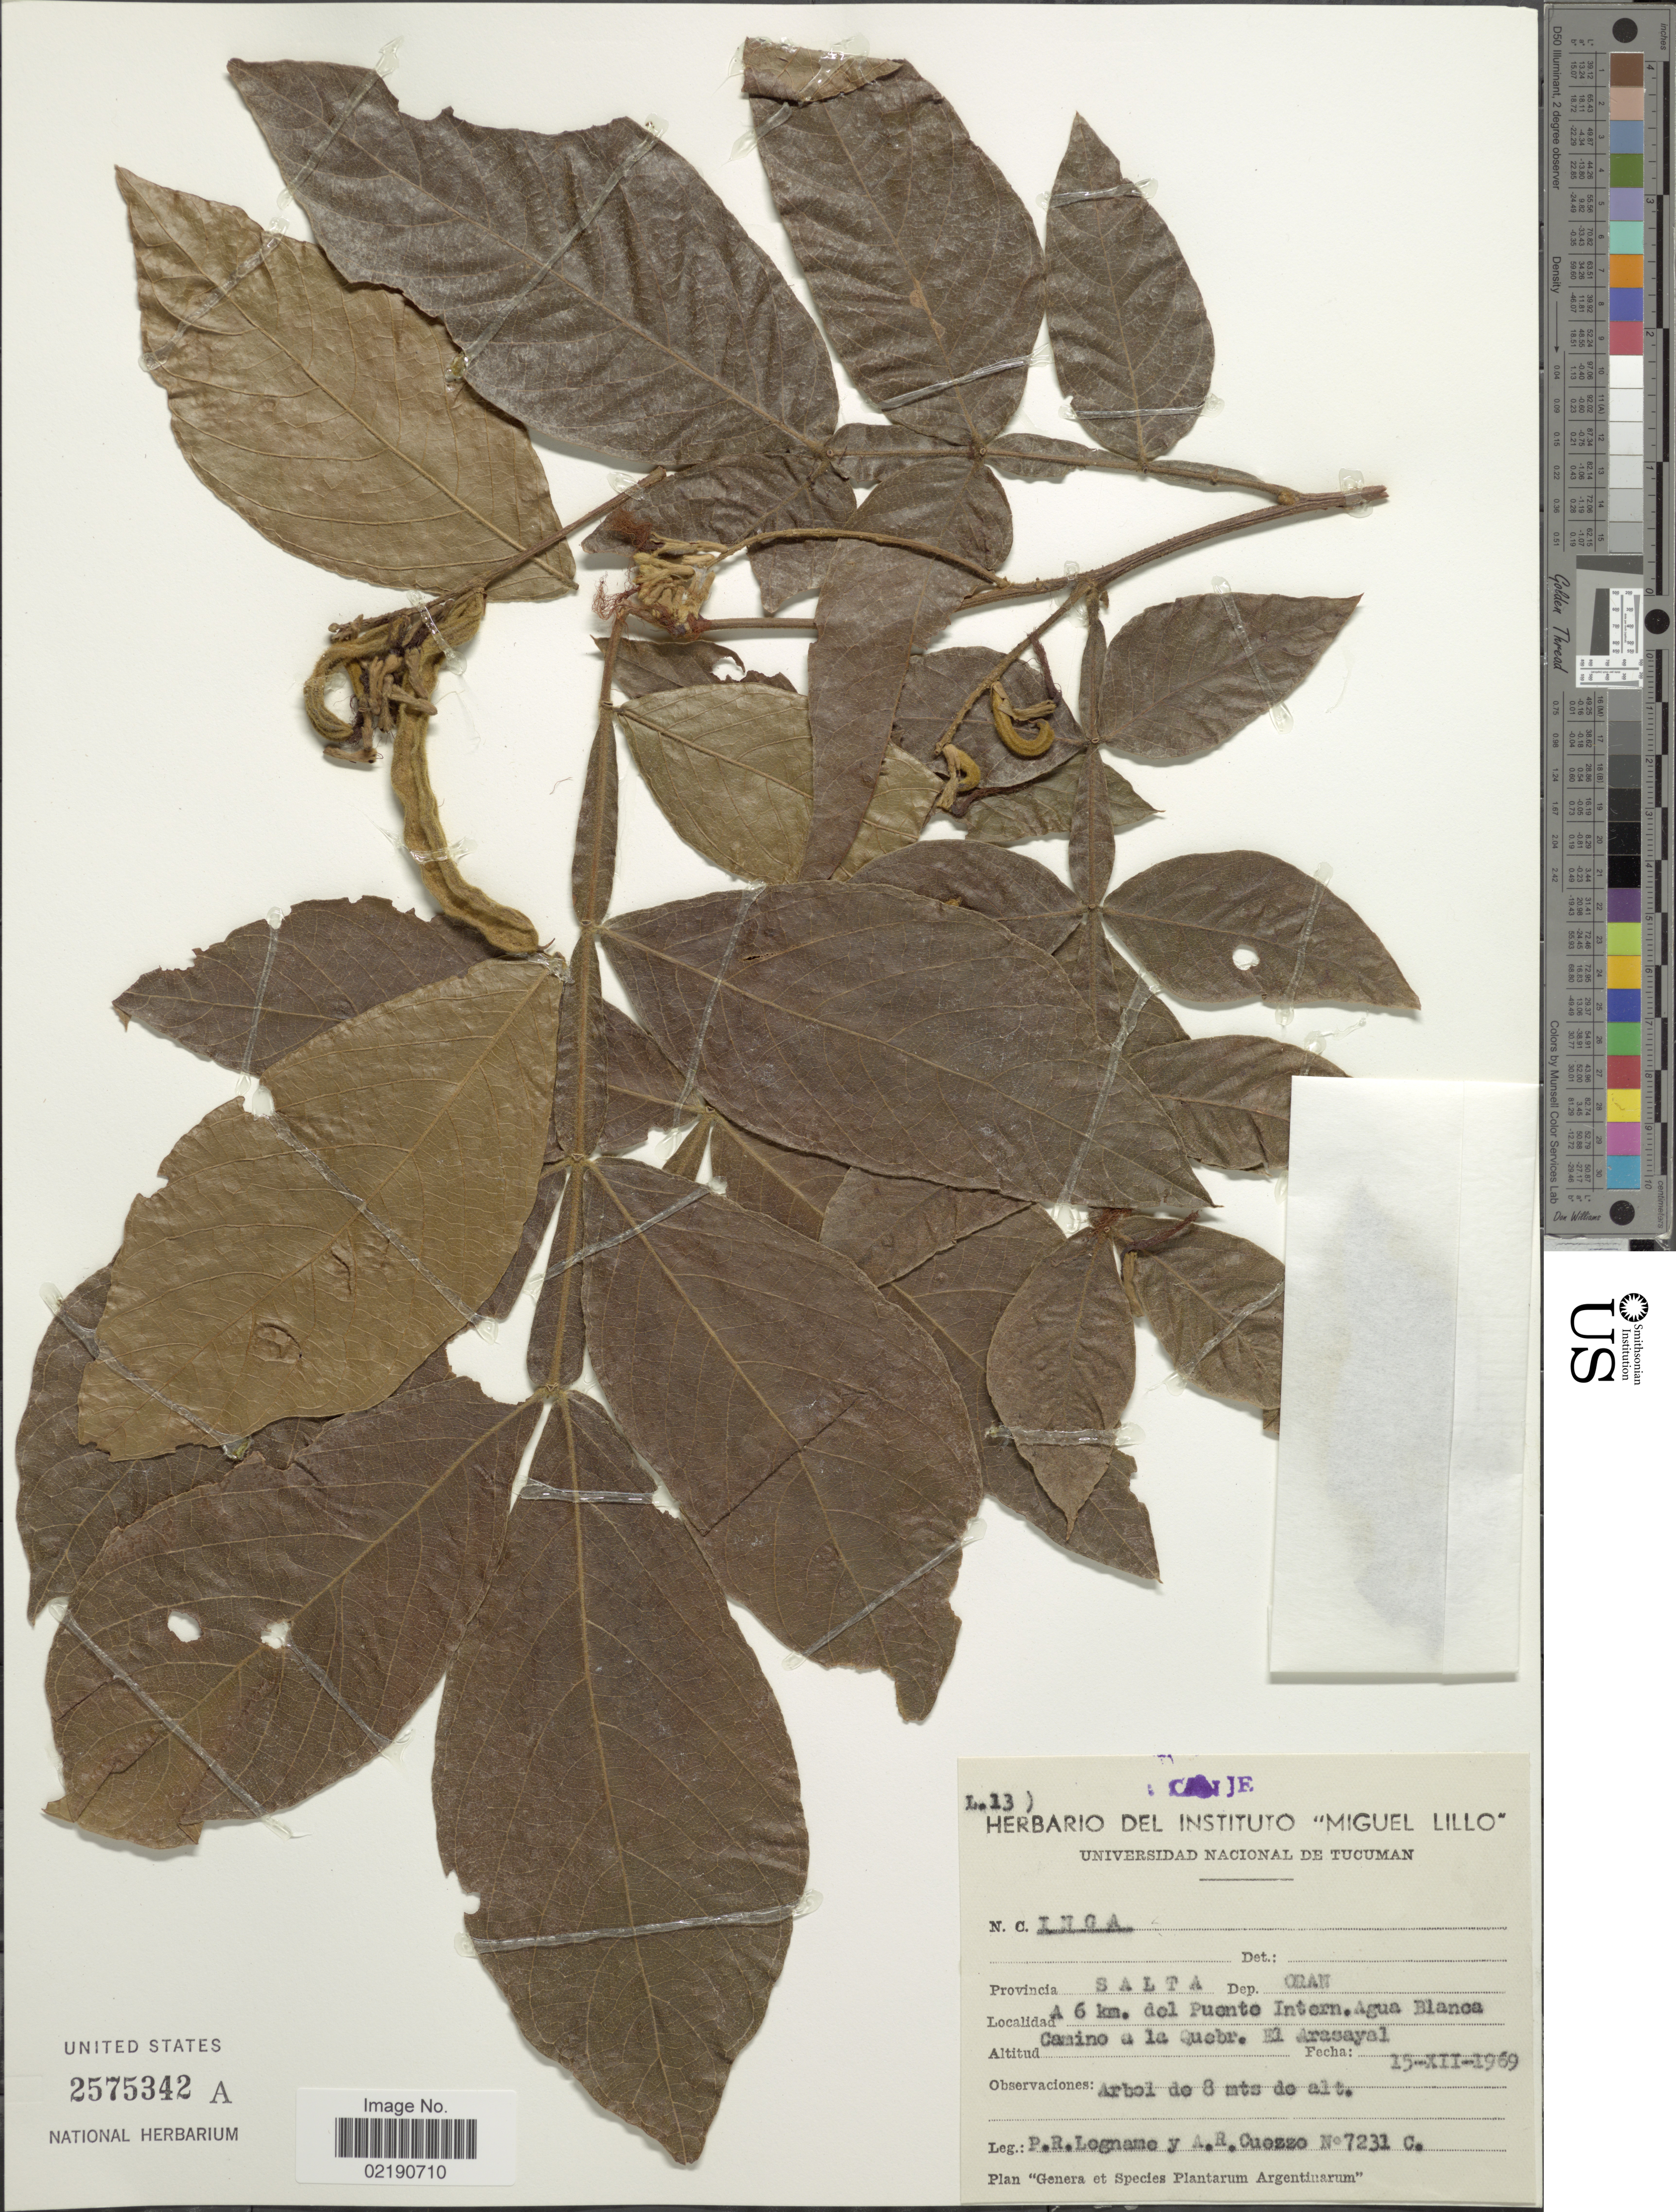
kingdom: Plantae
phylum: Tracheophyta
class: Magnoliopsida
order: Fabales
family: Fabaceae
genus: Inga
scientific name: Inga sp.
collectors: P. R. Legname & A. Cuezzo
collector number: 7231C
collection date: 1969-12-15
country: Argentina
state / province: Salta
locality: Dep. Oran, a 6 km del Puente Intern., Agua Blanca, Camino a la Quebr. El Arasayal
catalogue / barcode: US 2575342A